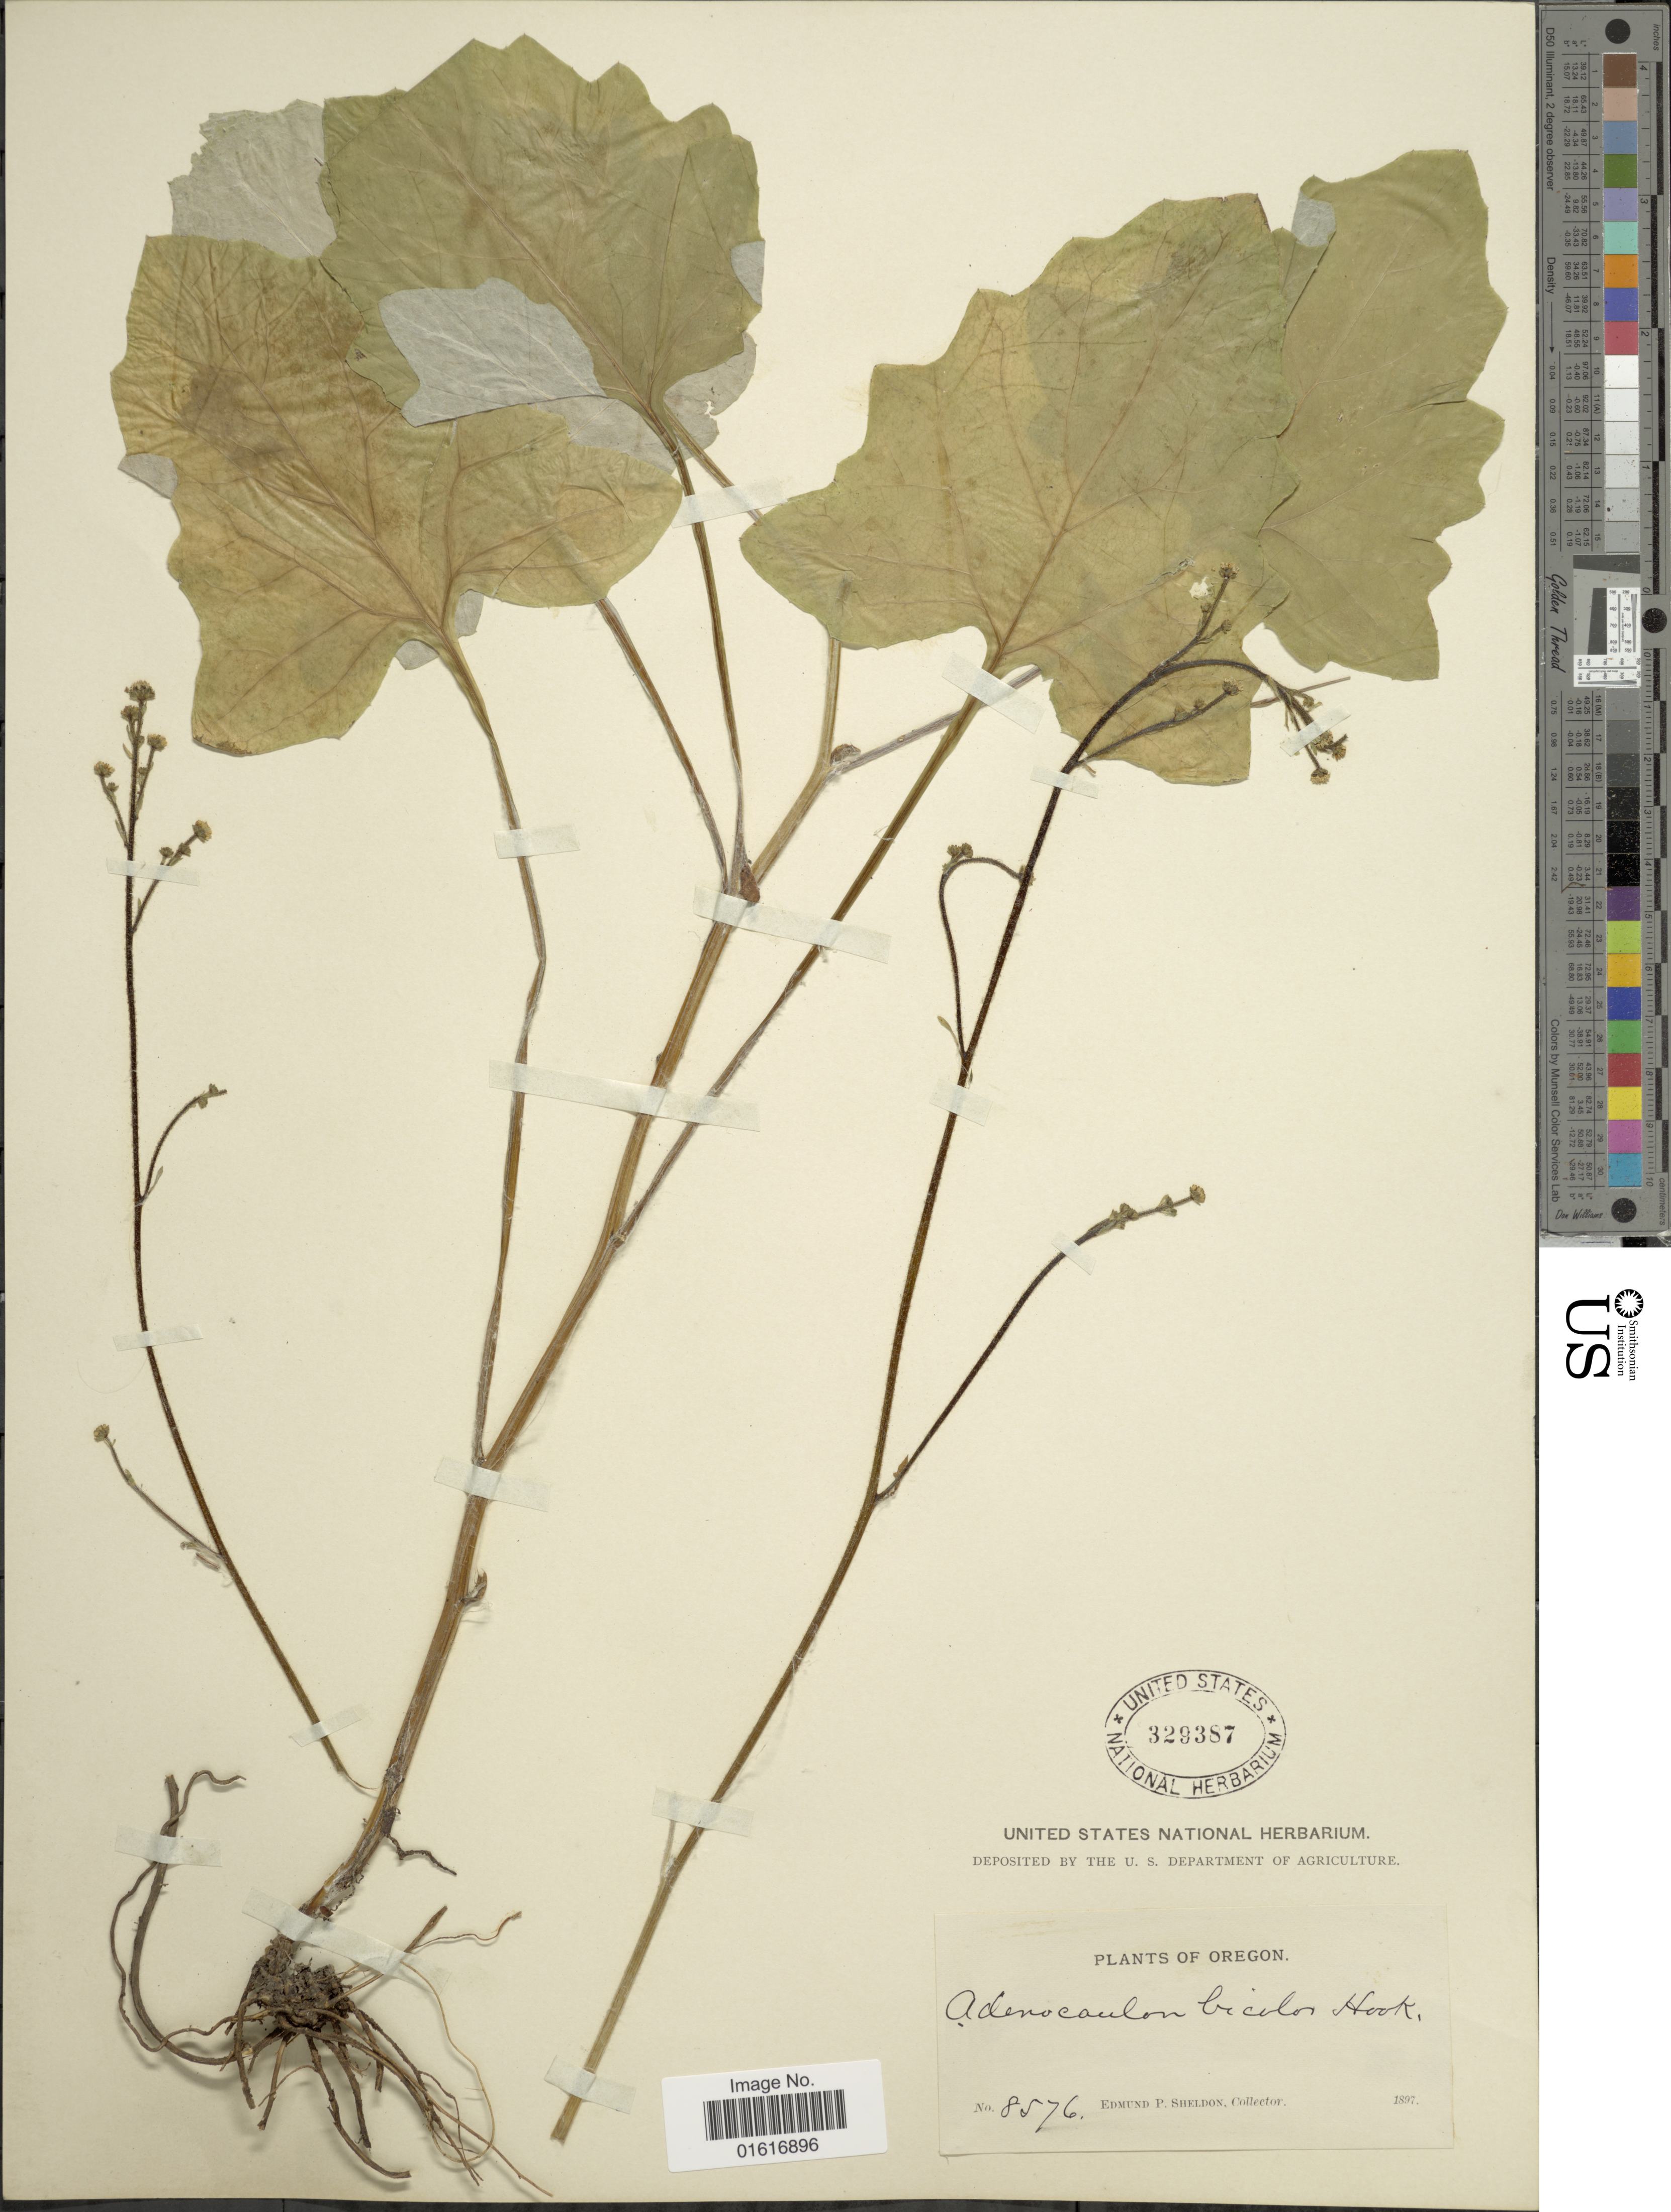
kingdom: Plantae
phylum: Tracheophyta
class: Magnoliopsida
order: Asterales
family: Asteraceae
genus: Adenocaulon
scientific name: Adenocaulon bicolor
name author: Hook.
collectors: E. P. Sheldon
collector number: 8576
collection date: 1897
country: United States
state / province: Oregon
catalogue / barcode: US 329387